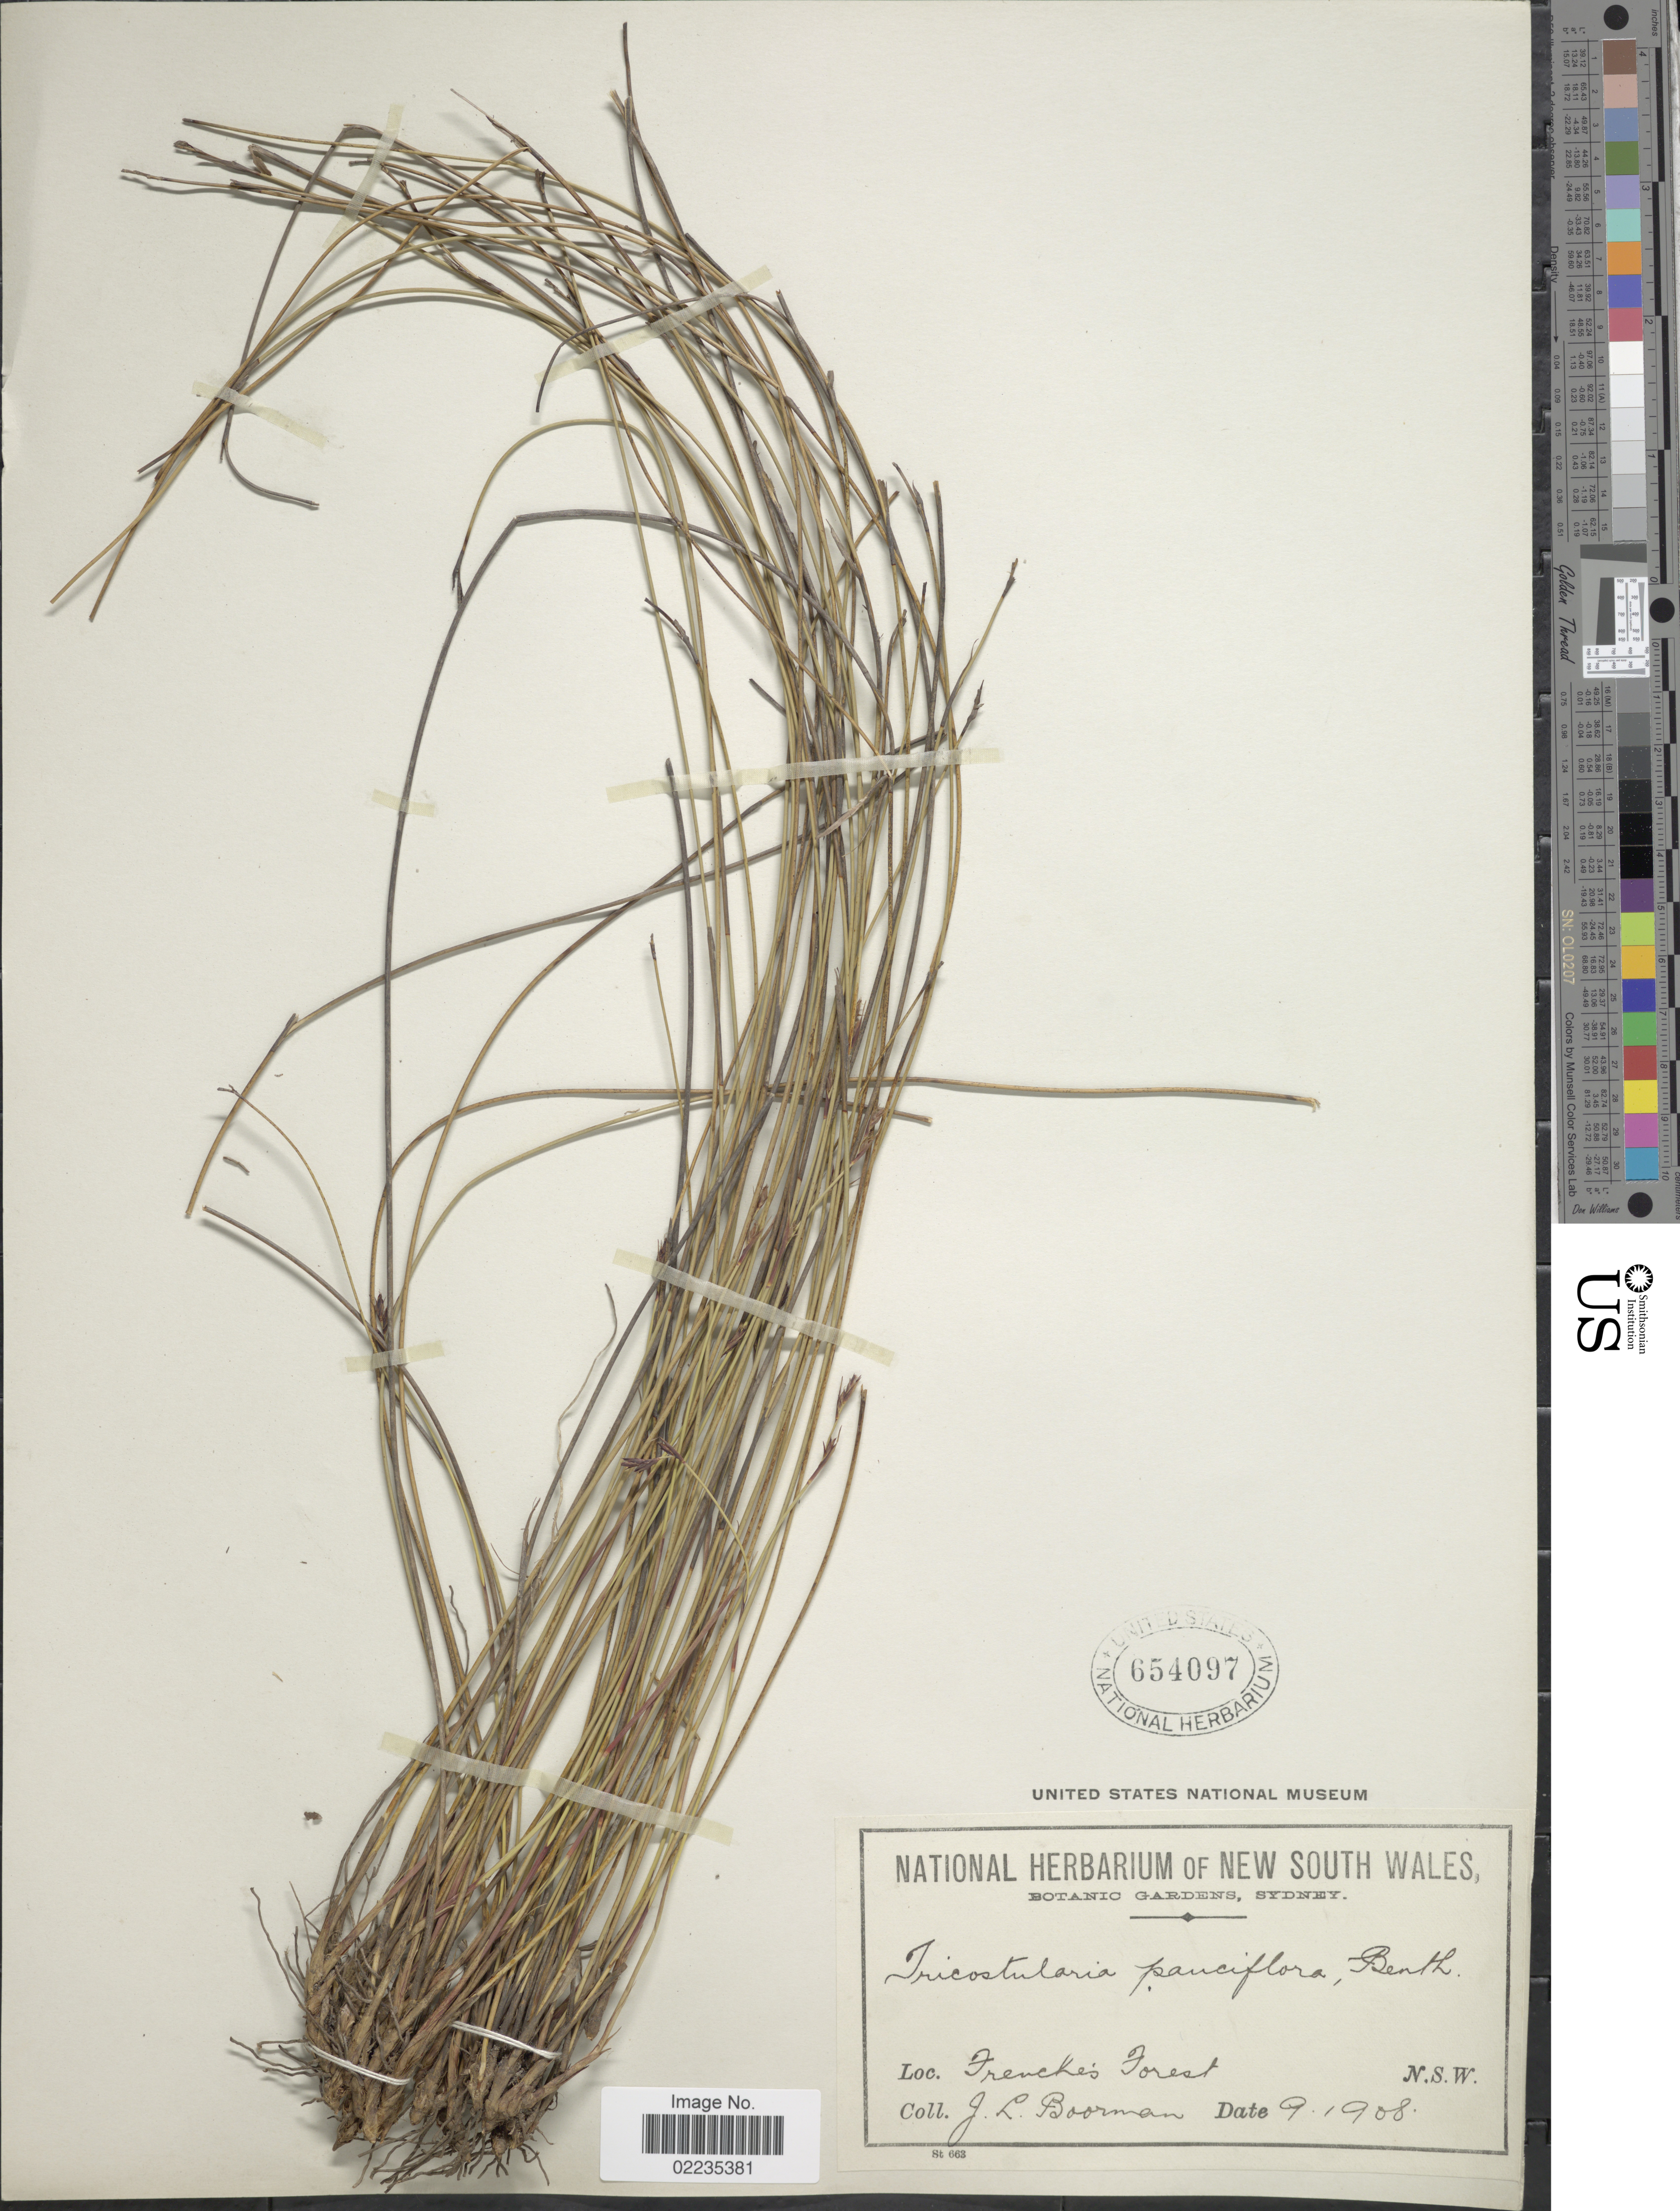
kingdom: Plantae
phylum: Tracheophyta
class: Liliopsida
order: Poales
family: Cyperaceae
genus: Tricostularia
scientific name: Tricostularia pauciflora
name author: (R. Br.) Benth.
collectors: J. Boorman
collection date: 1908-09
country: Australia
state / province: New South Wales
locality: Frenckes Forest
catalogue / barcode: US 654097